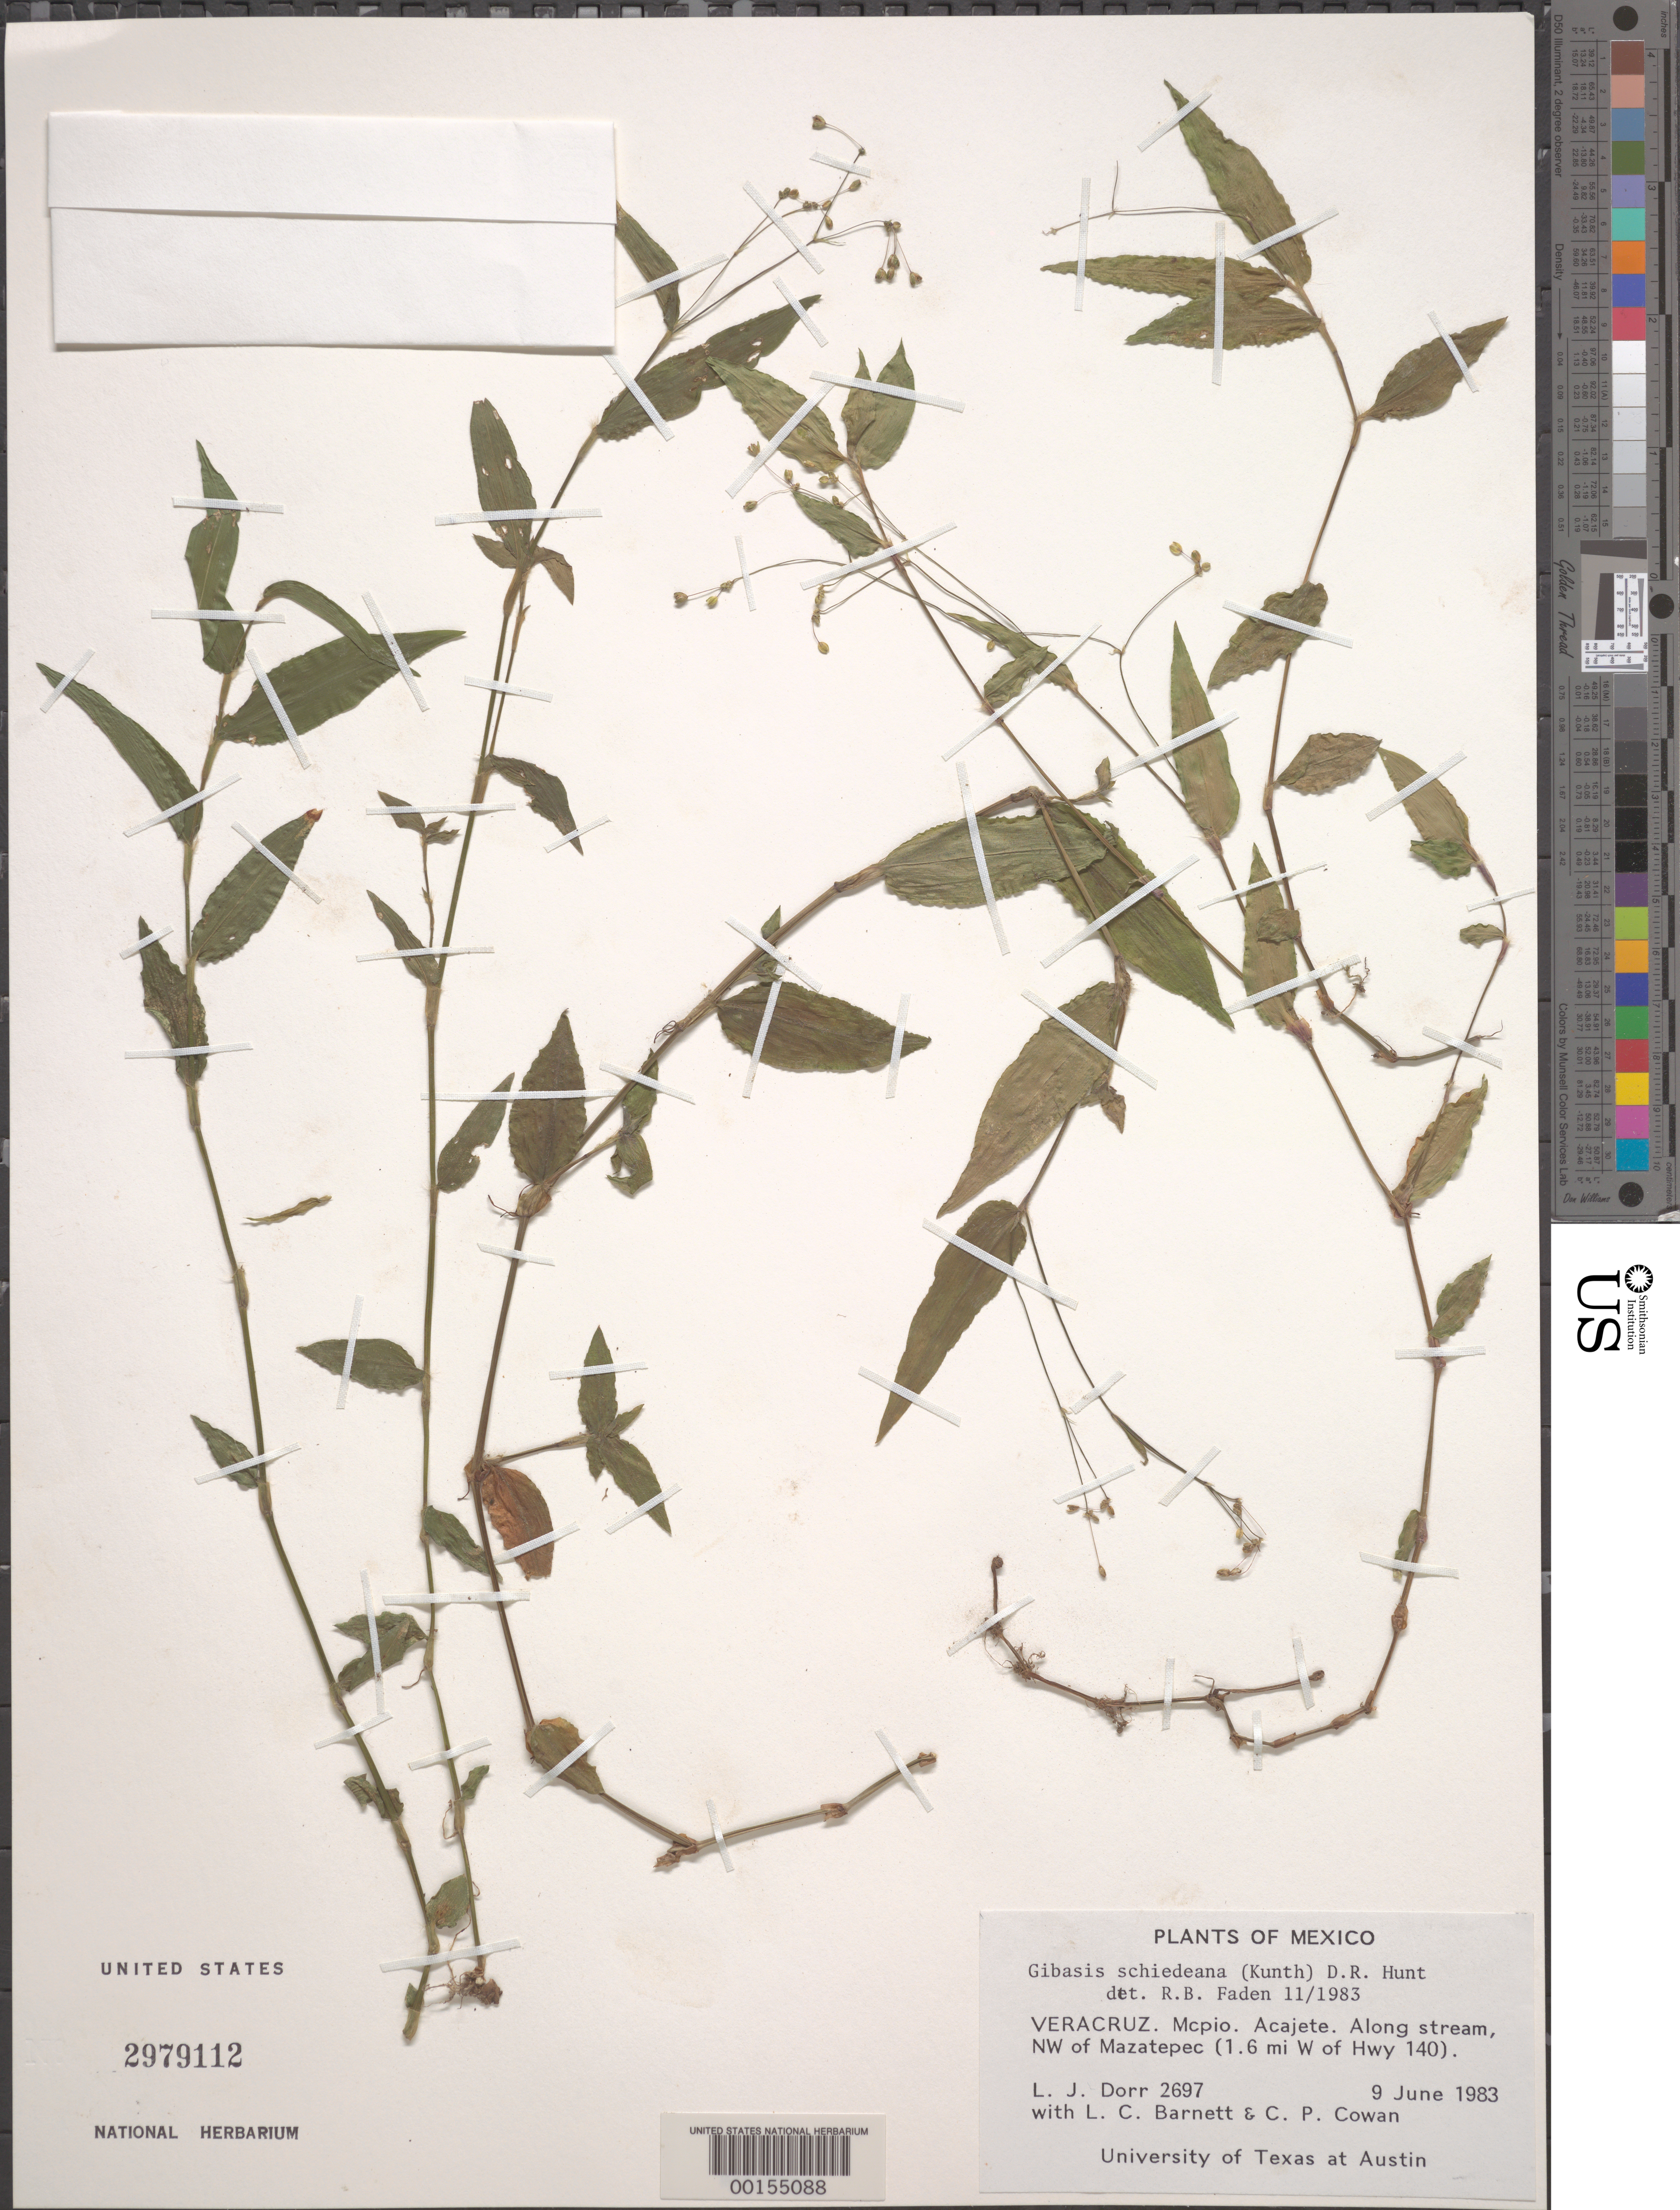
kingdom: Plantae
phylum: Tracheophyta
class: Liliopsida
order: Commelinales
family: Commelinaceae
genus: Gibasis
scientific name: Gibasis pellucida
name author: (M. Martens & Galeotti) D.R. Hunt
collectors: L. J. Dorr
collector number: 2697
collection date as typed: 09 Jun 1983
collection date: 1983-06-09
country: Mexico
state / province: Veracruz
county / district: Acajete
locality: Nw of mazatepec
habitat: Stream bank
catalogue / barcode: US 2979112